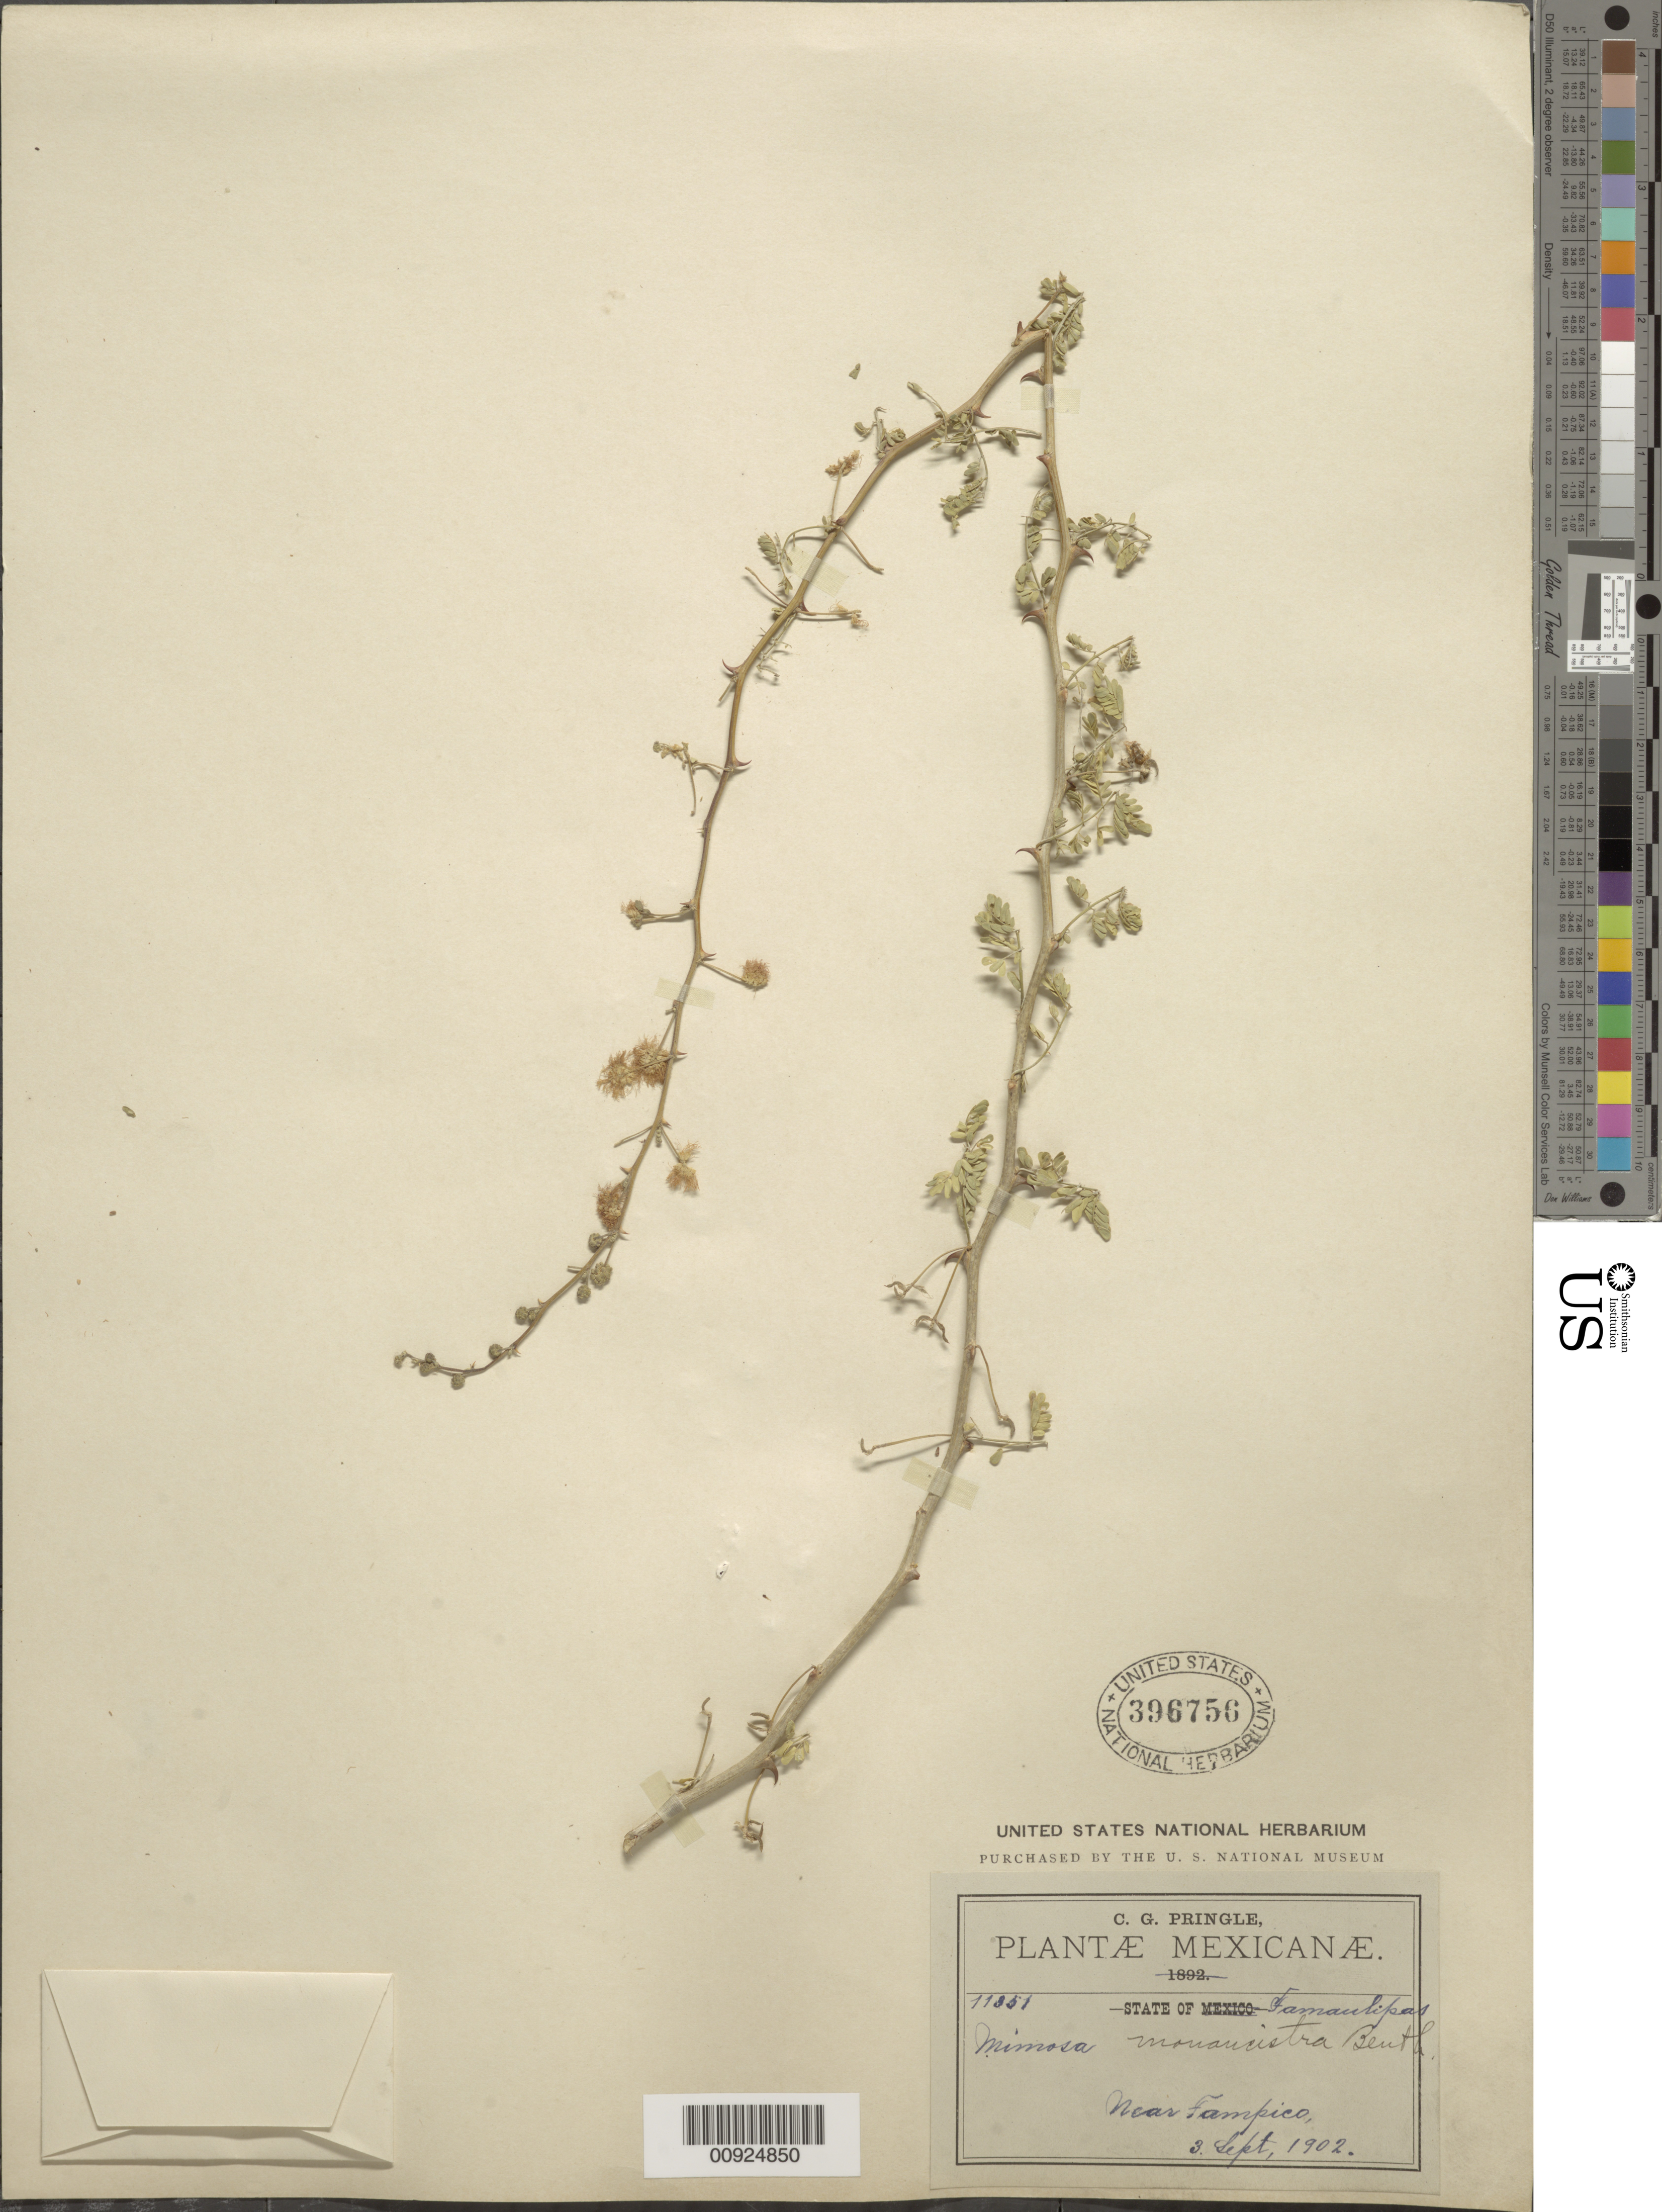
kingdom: Plantae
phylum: Tracheophyta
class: Magnoliopsida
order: Fabales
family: Fabaceae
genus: Mimosa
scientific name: Mimosa monancistra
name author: Benth.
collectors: C. G. Pringle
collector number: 11351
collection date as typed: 03 Sep 1902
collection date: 1902-09-03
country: Mexico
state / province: Tamaulipas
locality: Near Tampico.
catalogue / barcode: US 396756